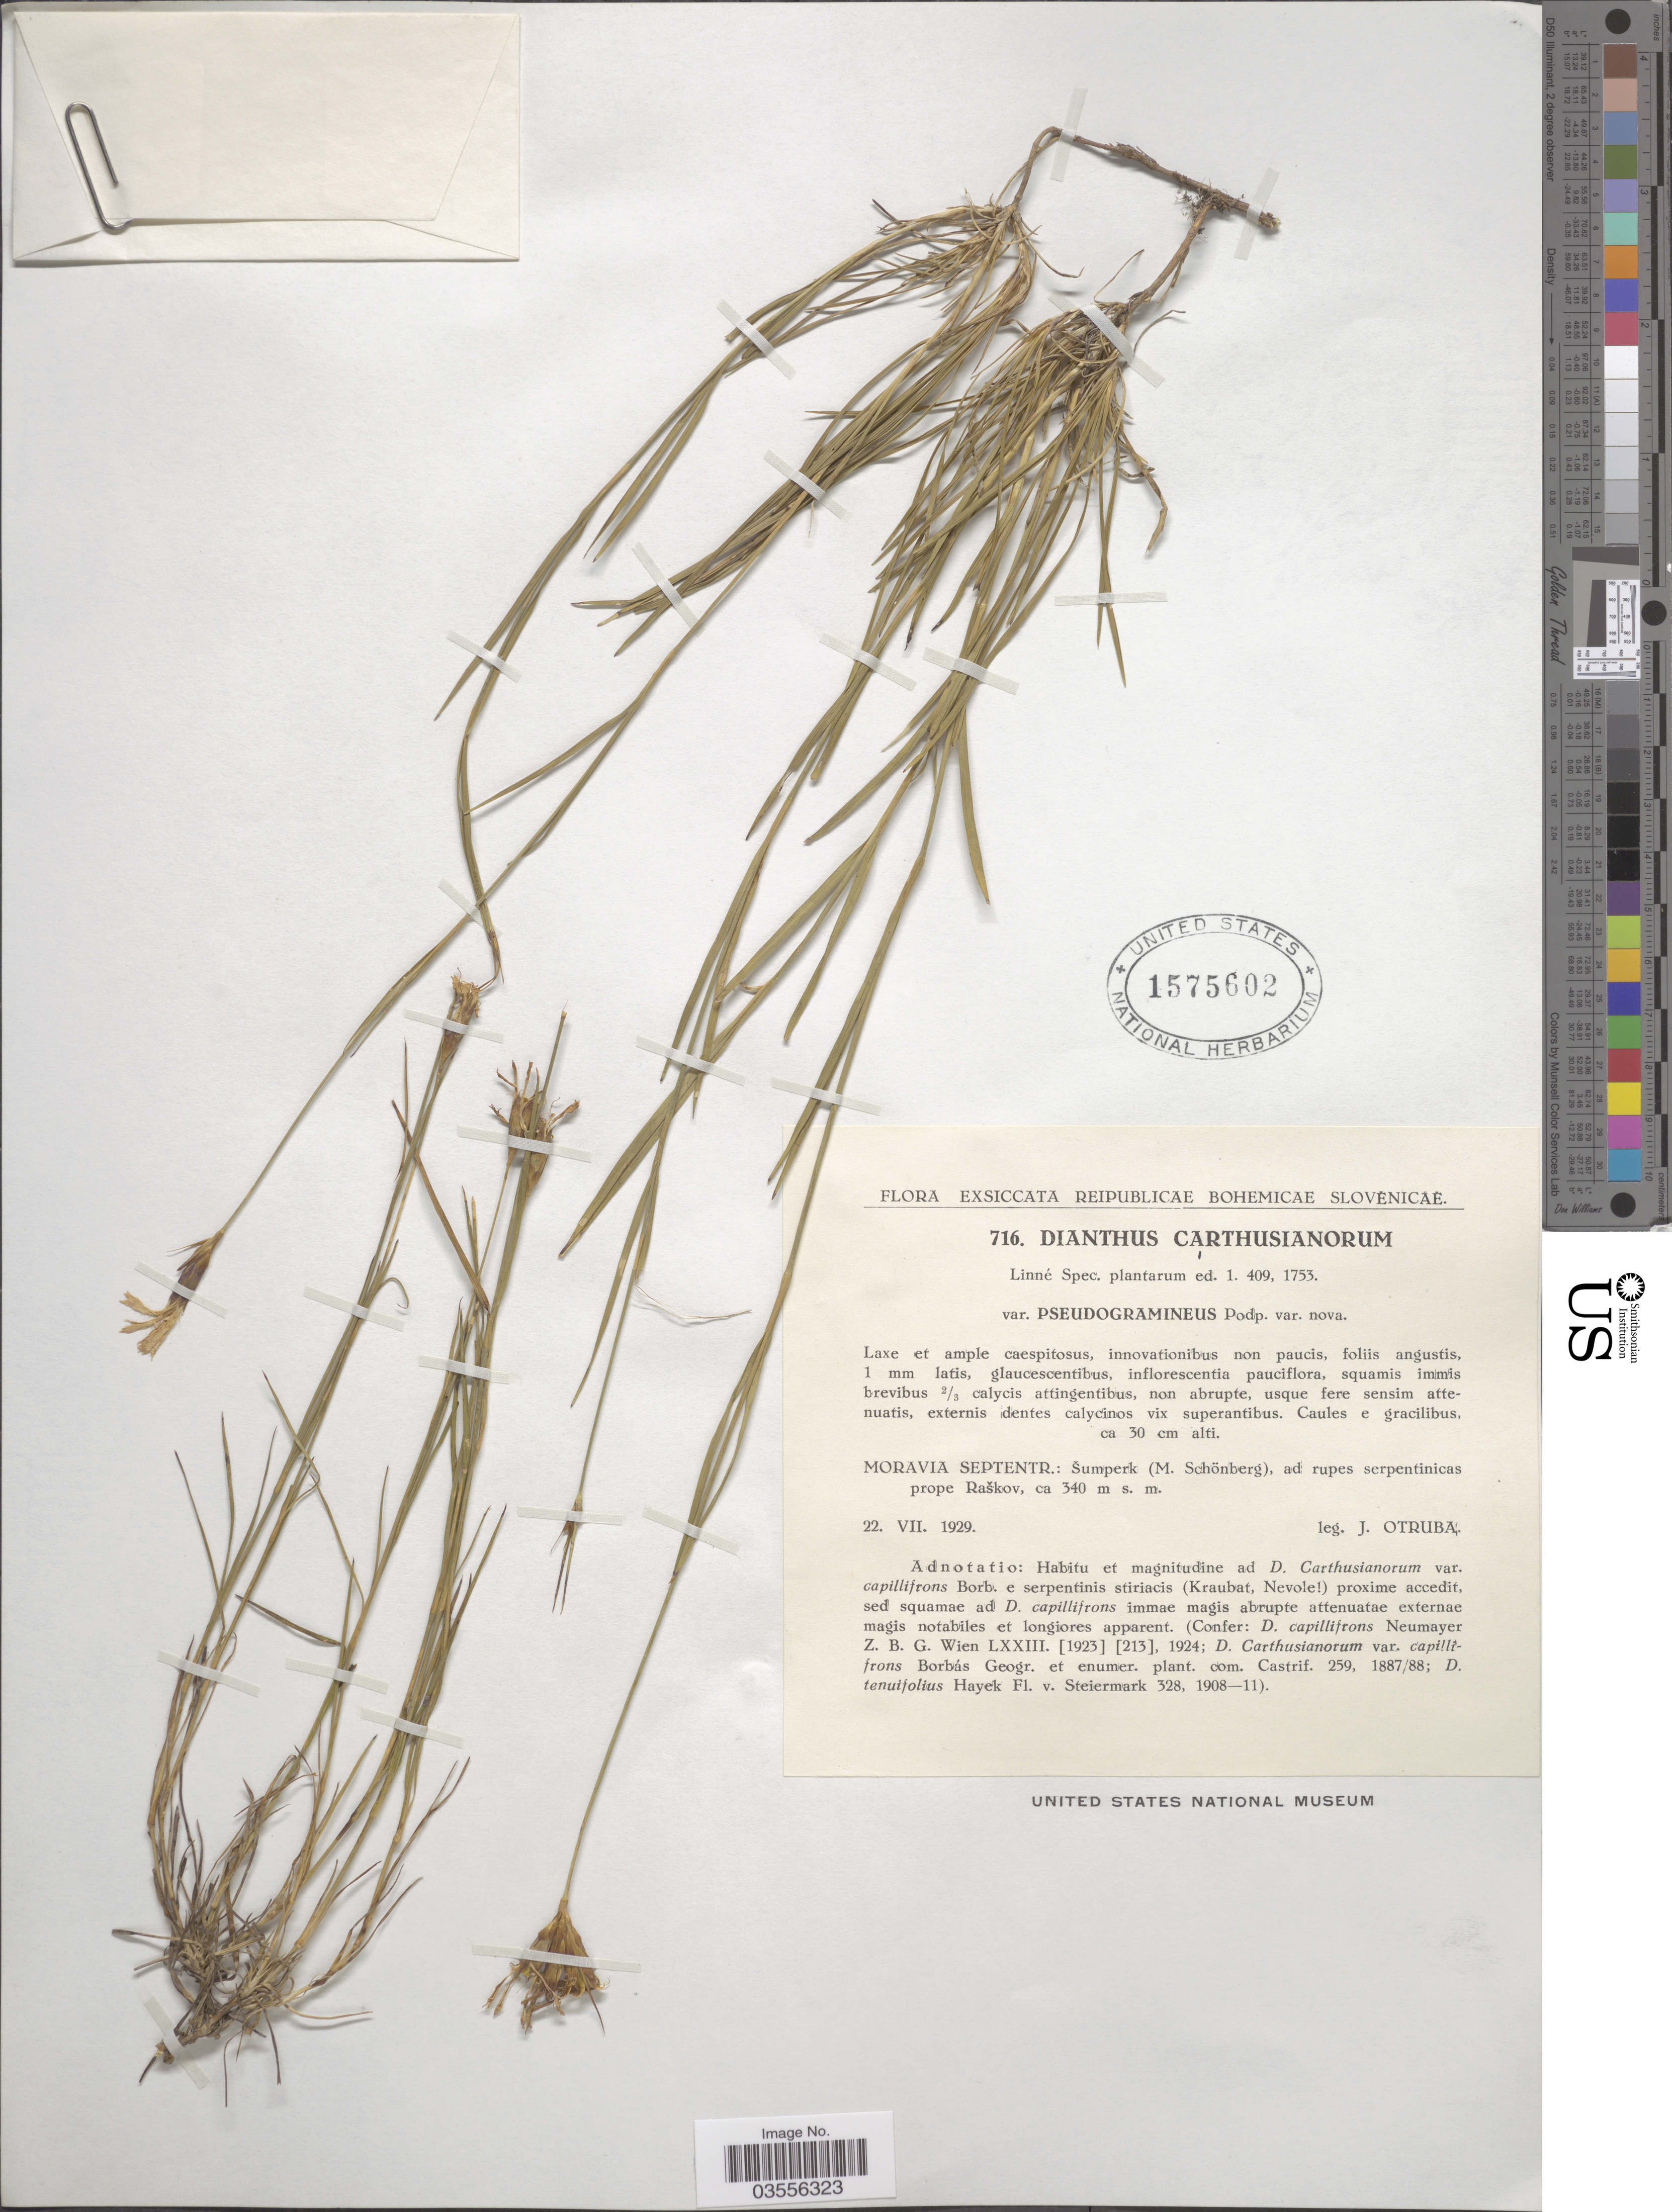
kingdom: Plantae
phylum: Tracheophyta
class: Magnoliopsida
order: Caryophyllales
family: Caryophyllaceae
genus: Dianthus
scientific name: Dianthus carthusianorum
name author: L.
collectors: J. Otruba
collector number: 716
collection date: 1929-07-22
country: Czechia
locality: Reipublicae Bohemicae Slovenicae. Moravia Septentr.: Šumperk (M. Schönberg), ad rupes serpentinicas prope Raškov.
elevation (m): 340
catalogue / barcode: US 1575602